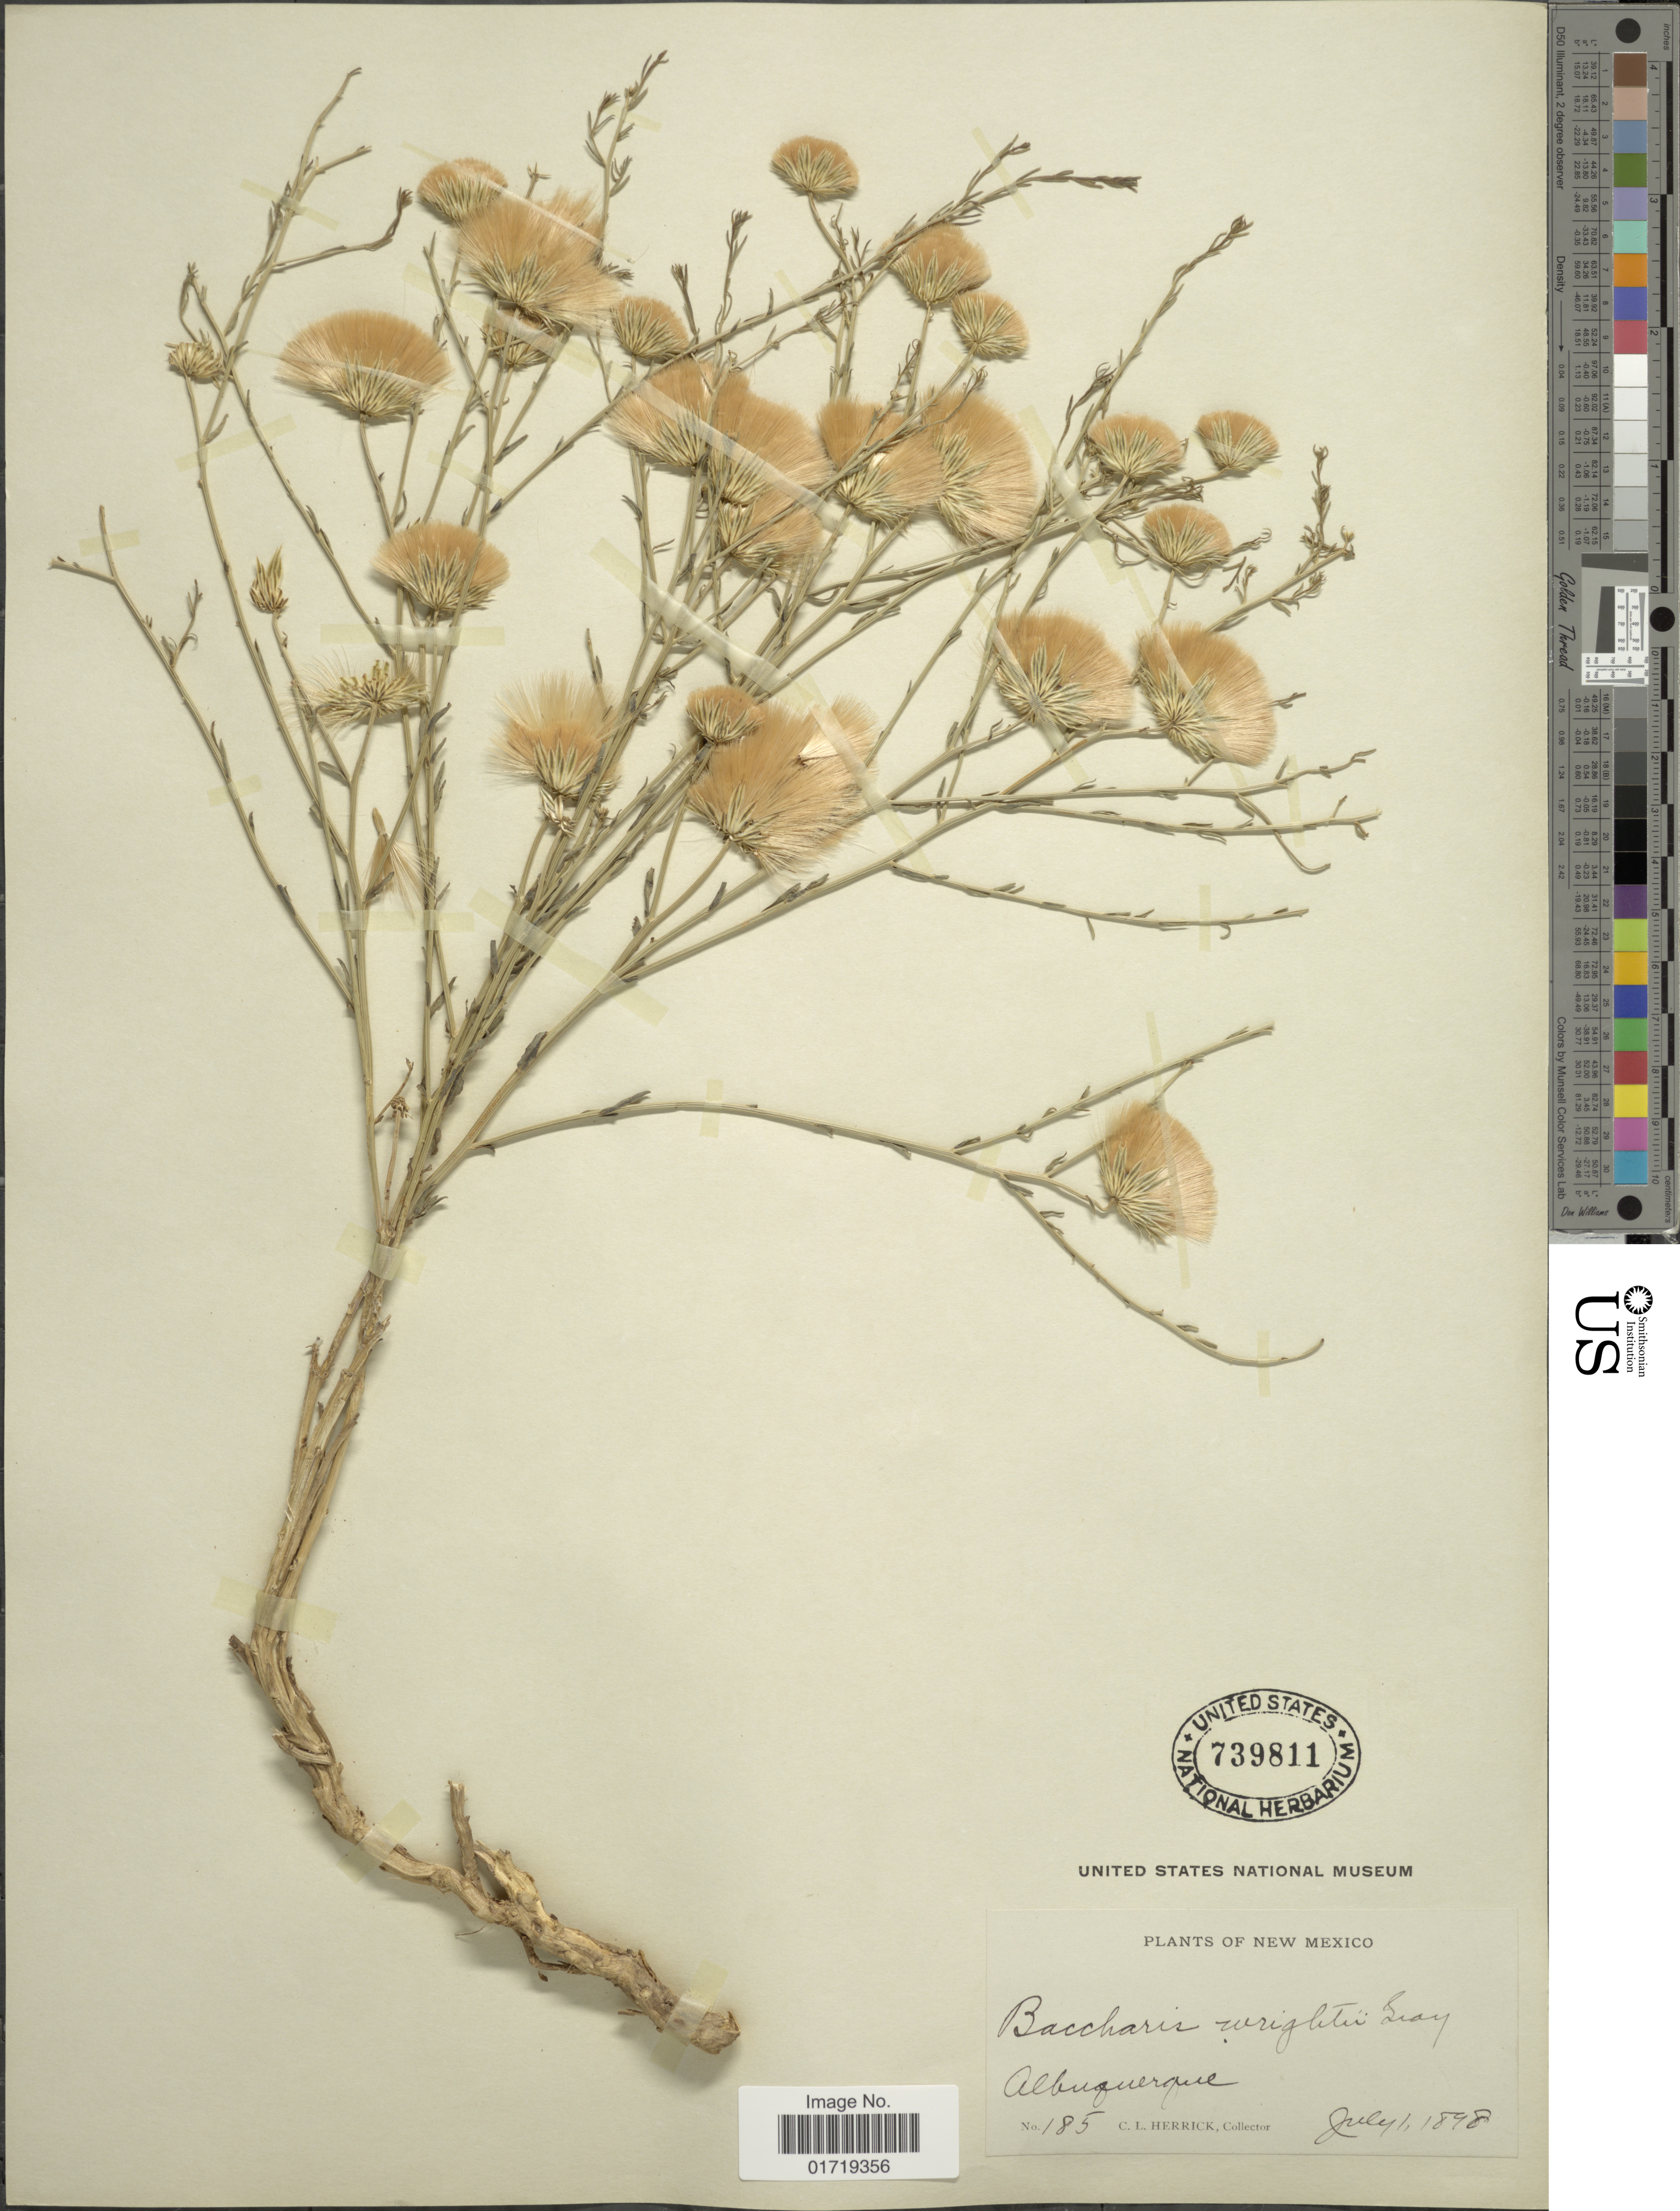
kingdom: Plantae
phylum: Tracheophyta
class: Magnoliopsida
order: Asterales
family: Asteraceae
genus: Baccharis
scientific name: Baccharis wrightii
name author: A. Gray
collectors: C. Herrick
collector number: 185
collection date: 1898-07-01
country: United States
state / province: New Mexico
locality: Albuquerque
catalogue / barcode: US 739811